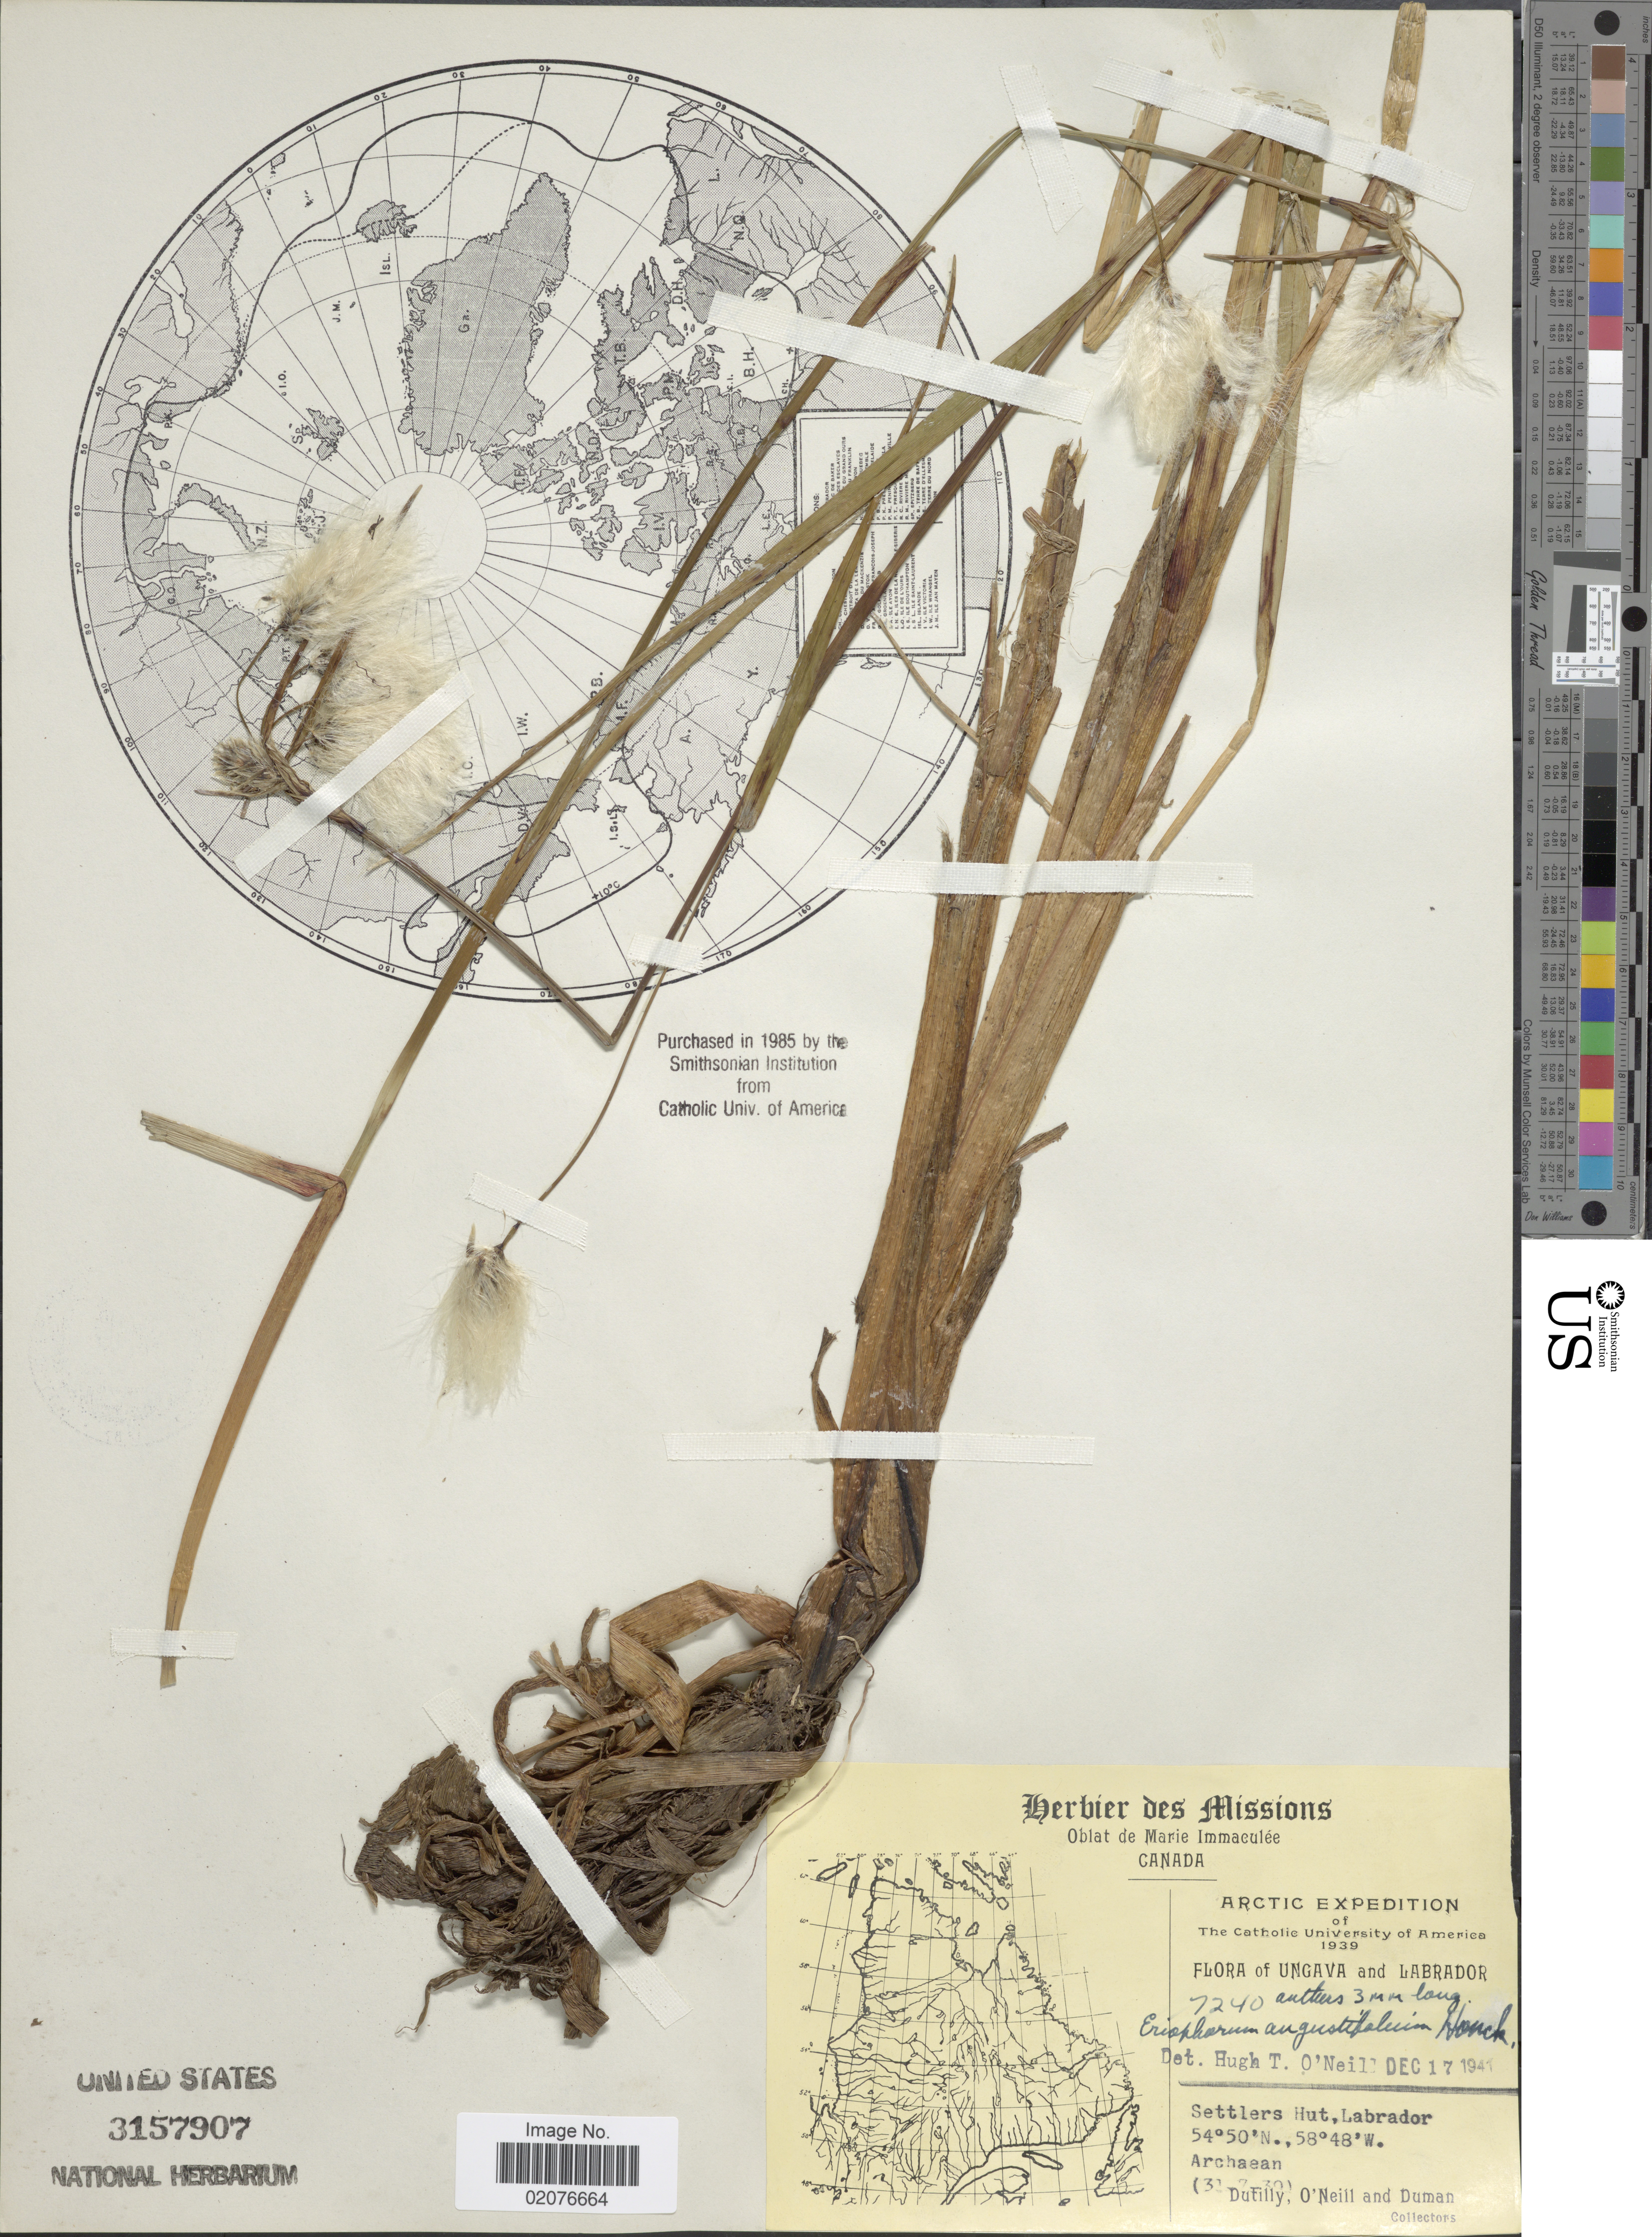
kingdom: Plantae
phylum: Tracheophyta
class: Liliopsida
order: Poales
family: Cyperaceae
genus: Eriophorum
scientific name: Eriophorum angustifolium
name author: Honck.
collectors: -. Dutilly, O' Neill & -. Duman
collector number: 7240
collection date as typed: Transcribed d/m/y: 31/7/30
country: Canada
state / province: Newfoundland and Labrador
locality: Arctic, Ungava and Labrador, Settlers Hut, Labrador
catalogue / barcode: US 3157907